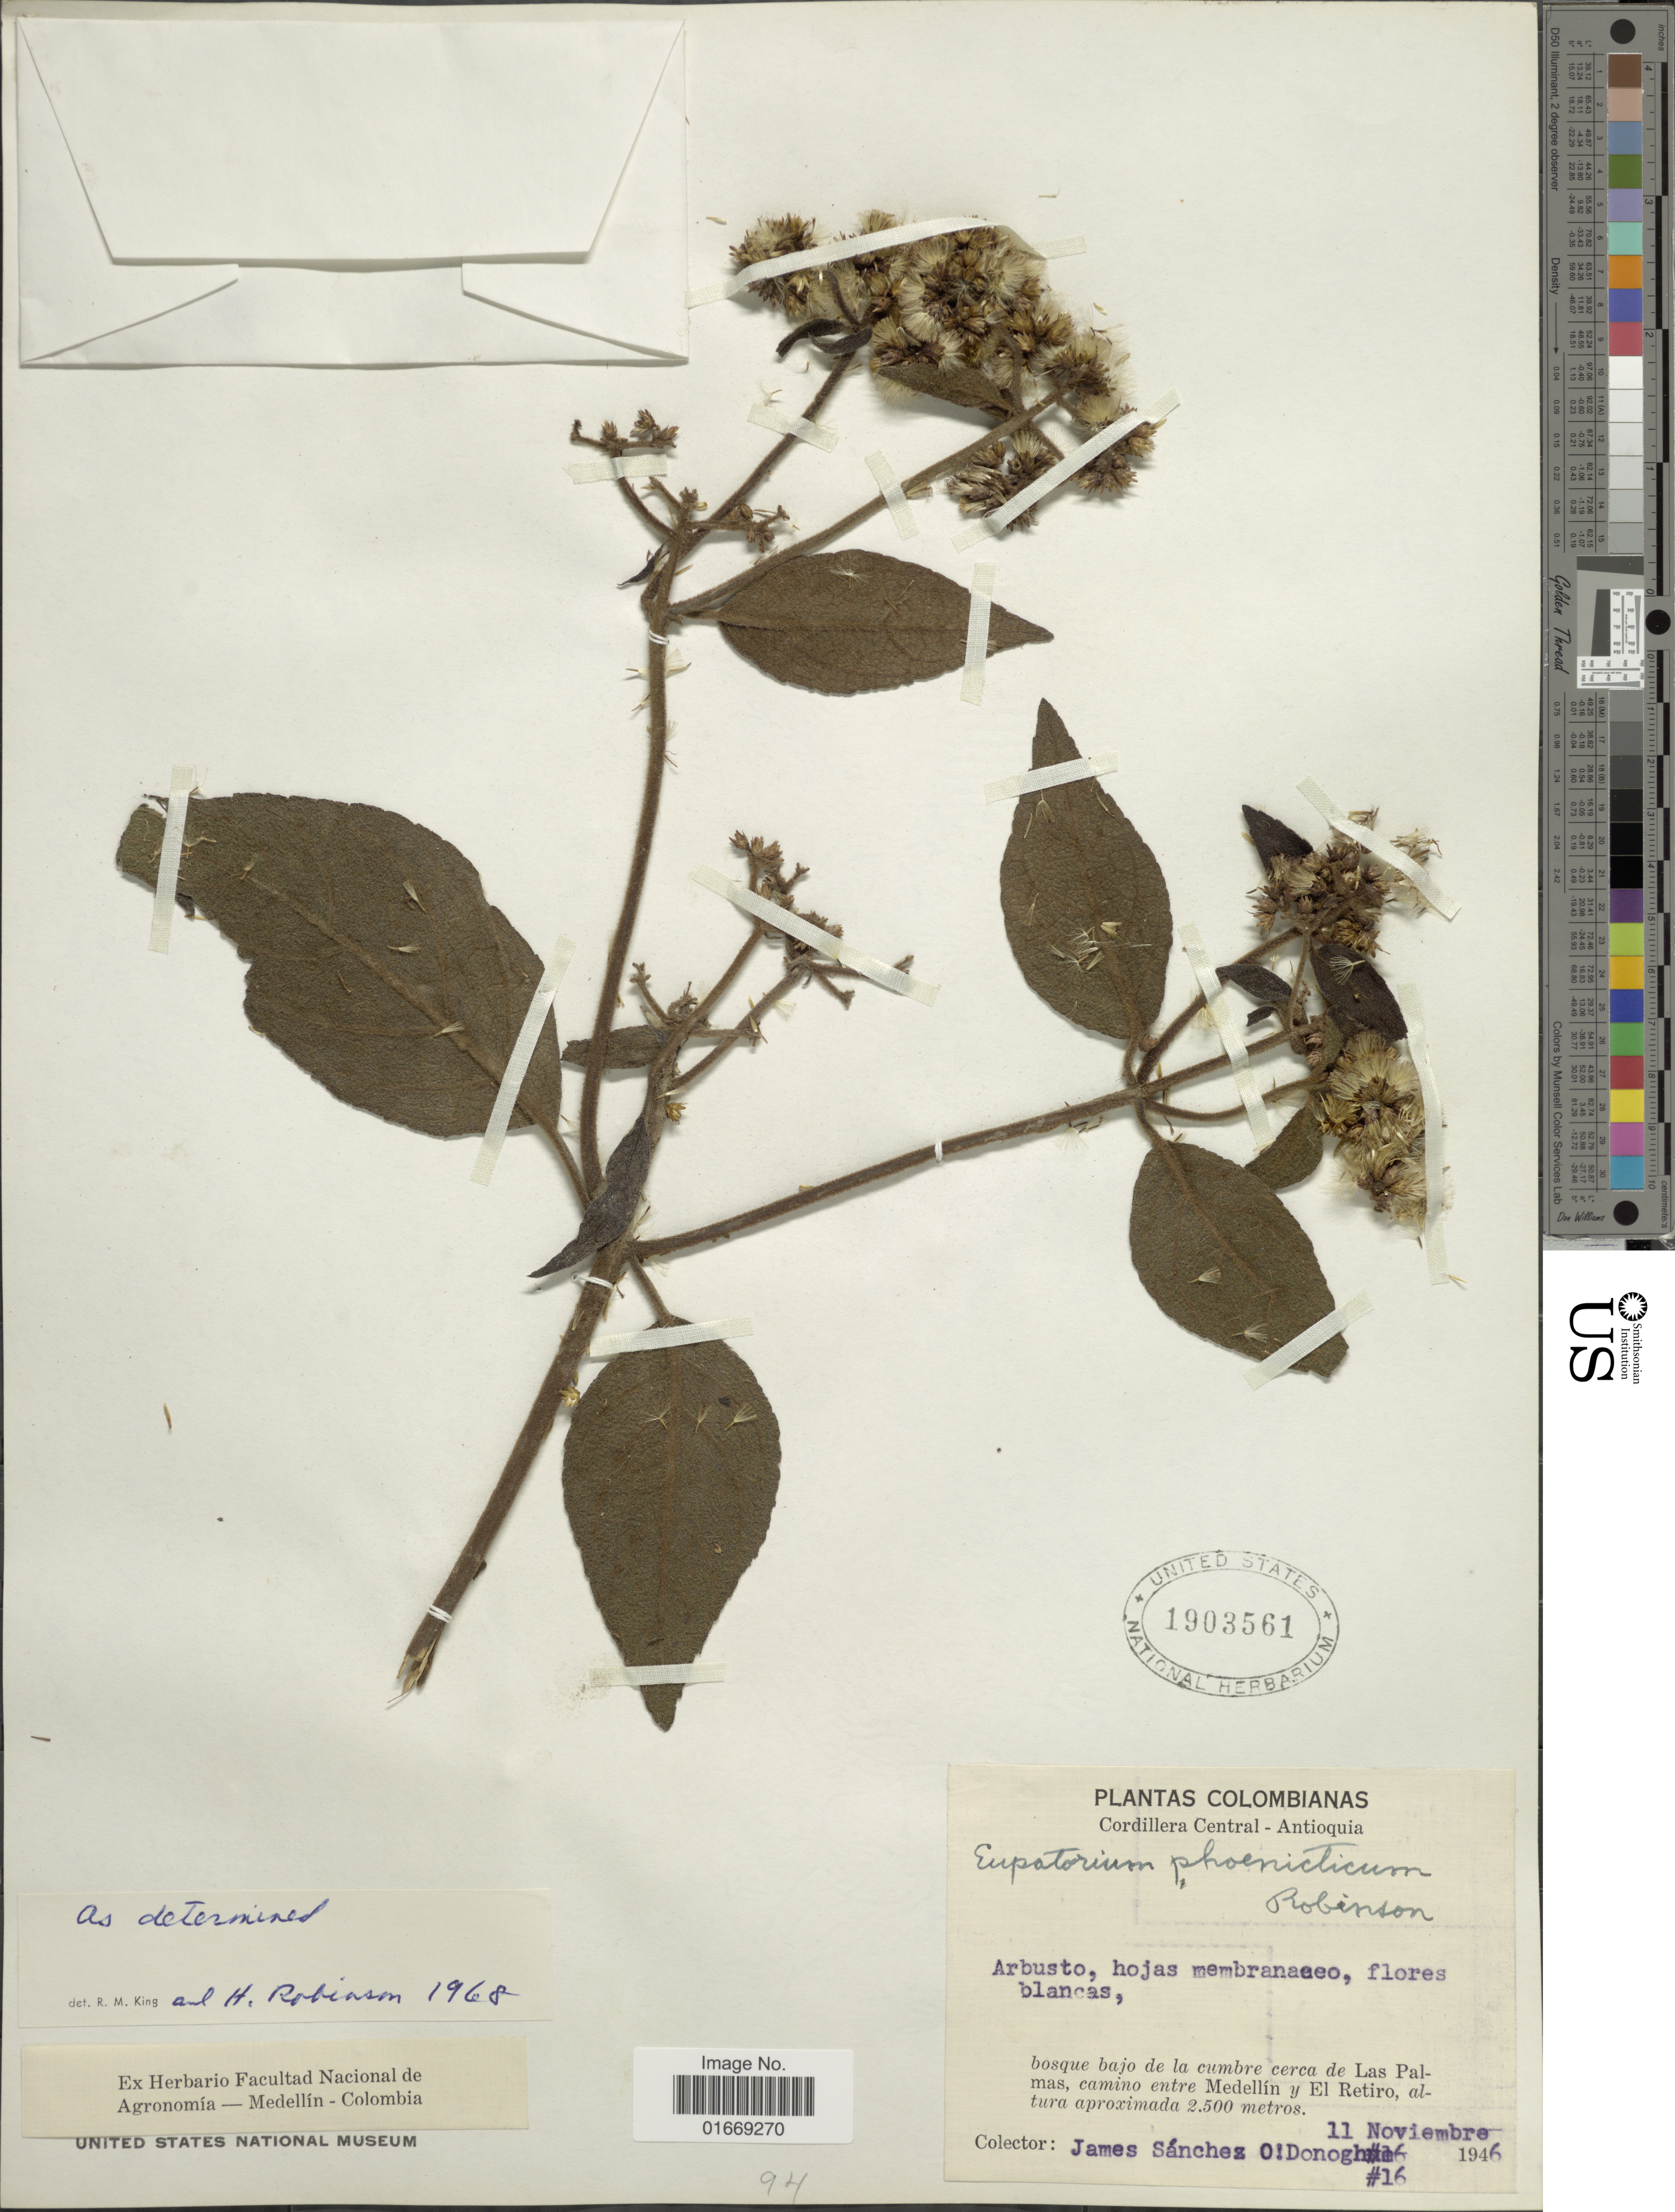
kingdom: Plantae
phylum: Tracheophyta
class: Magnoliopsida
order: Asterales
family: Asteraceae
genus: Hebeclinium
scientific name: Hebeclinium phoenicticum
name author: (B.L. Rob.) R.M. King & H. Rob.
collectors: J. Sánchez & Collector illegible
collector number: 16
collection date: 1946-11-11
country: Colombia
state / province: Antioquia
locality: Cordillera Central - Antioquia. Bosque bajo de la cumbre cerca de Las Palmas, camino entre Medellín y El Retiro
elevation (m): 2500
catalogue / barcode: US 1903561